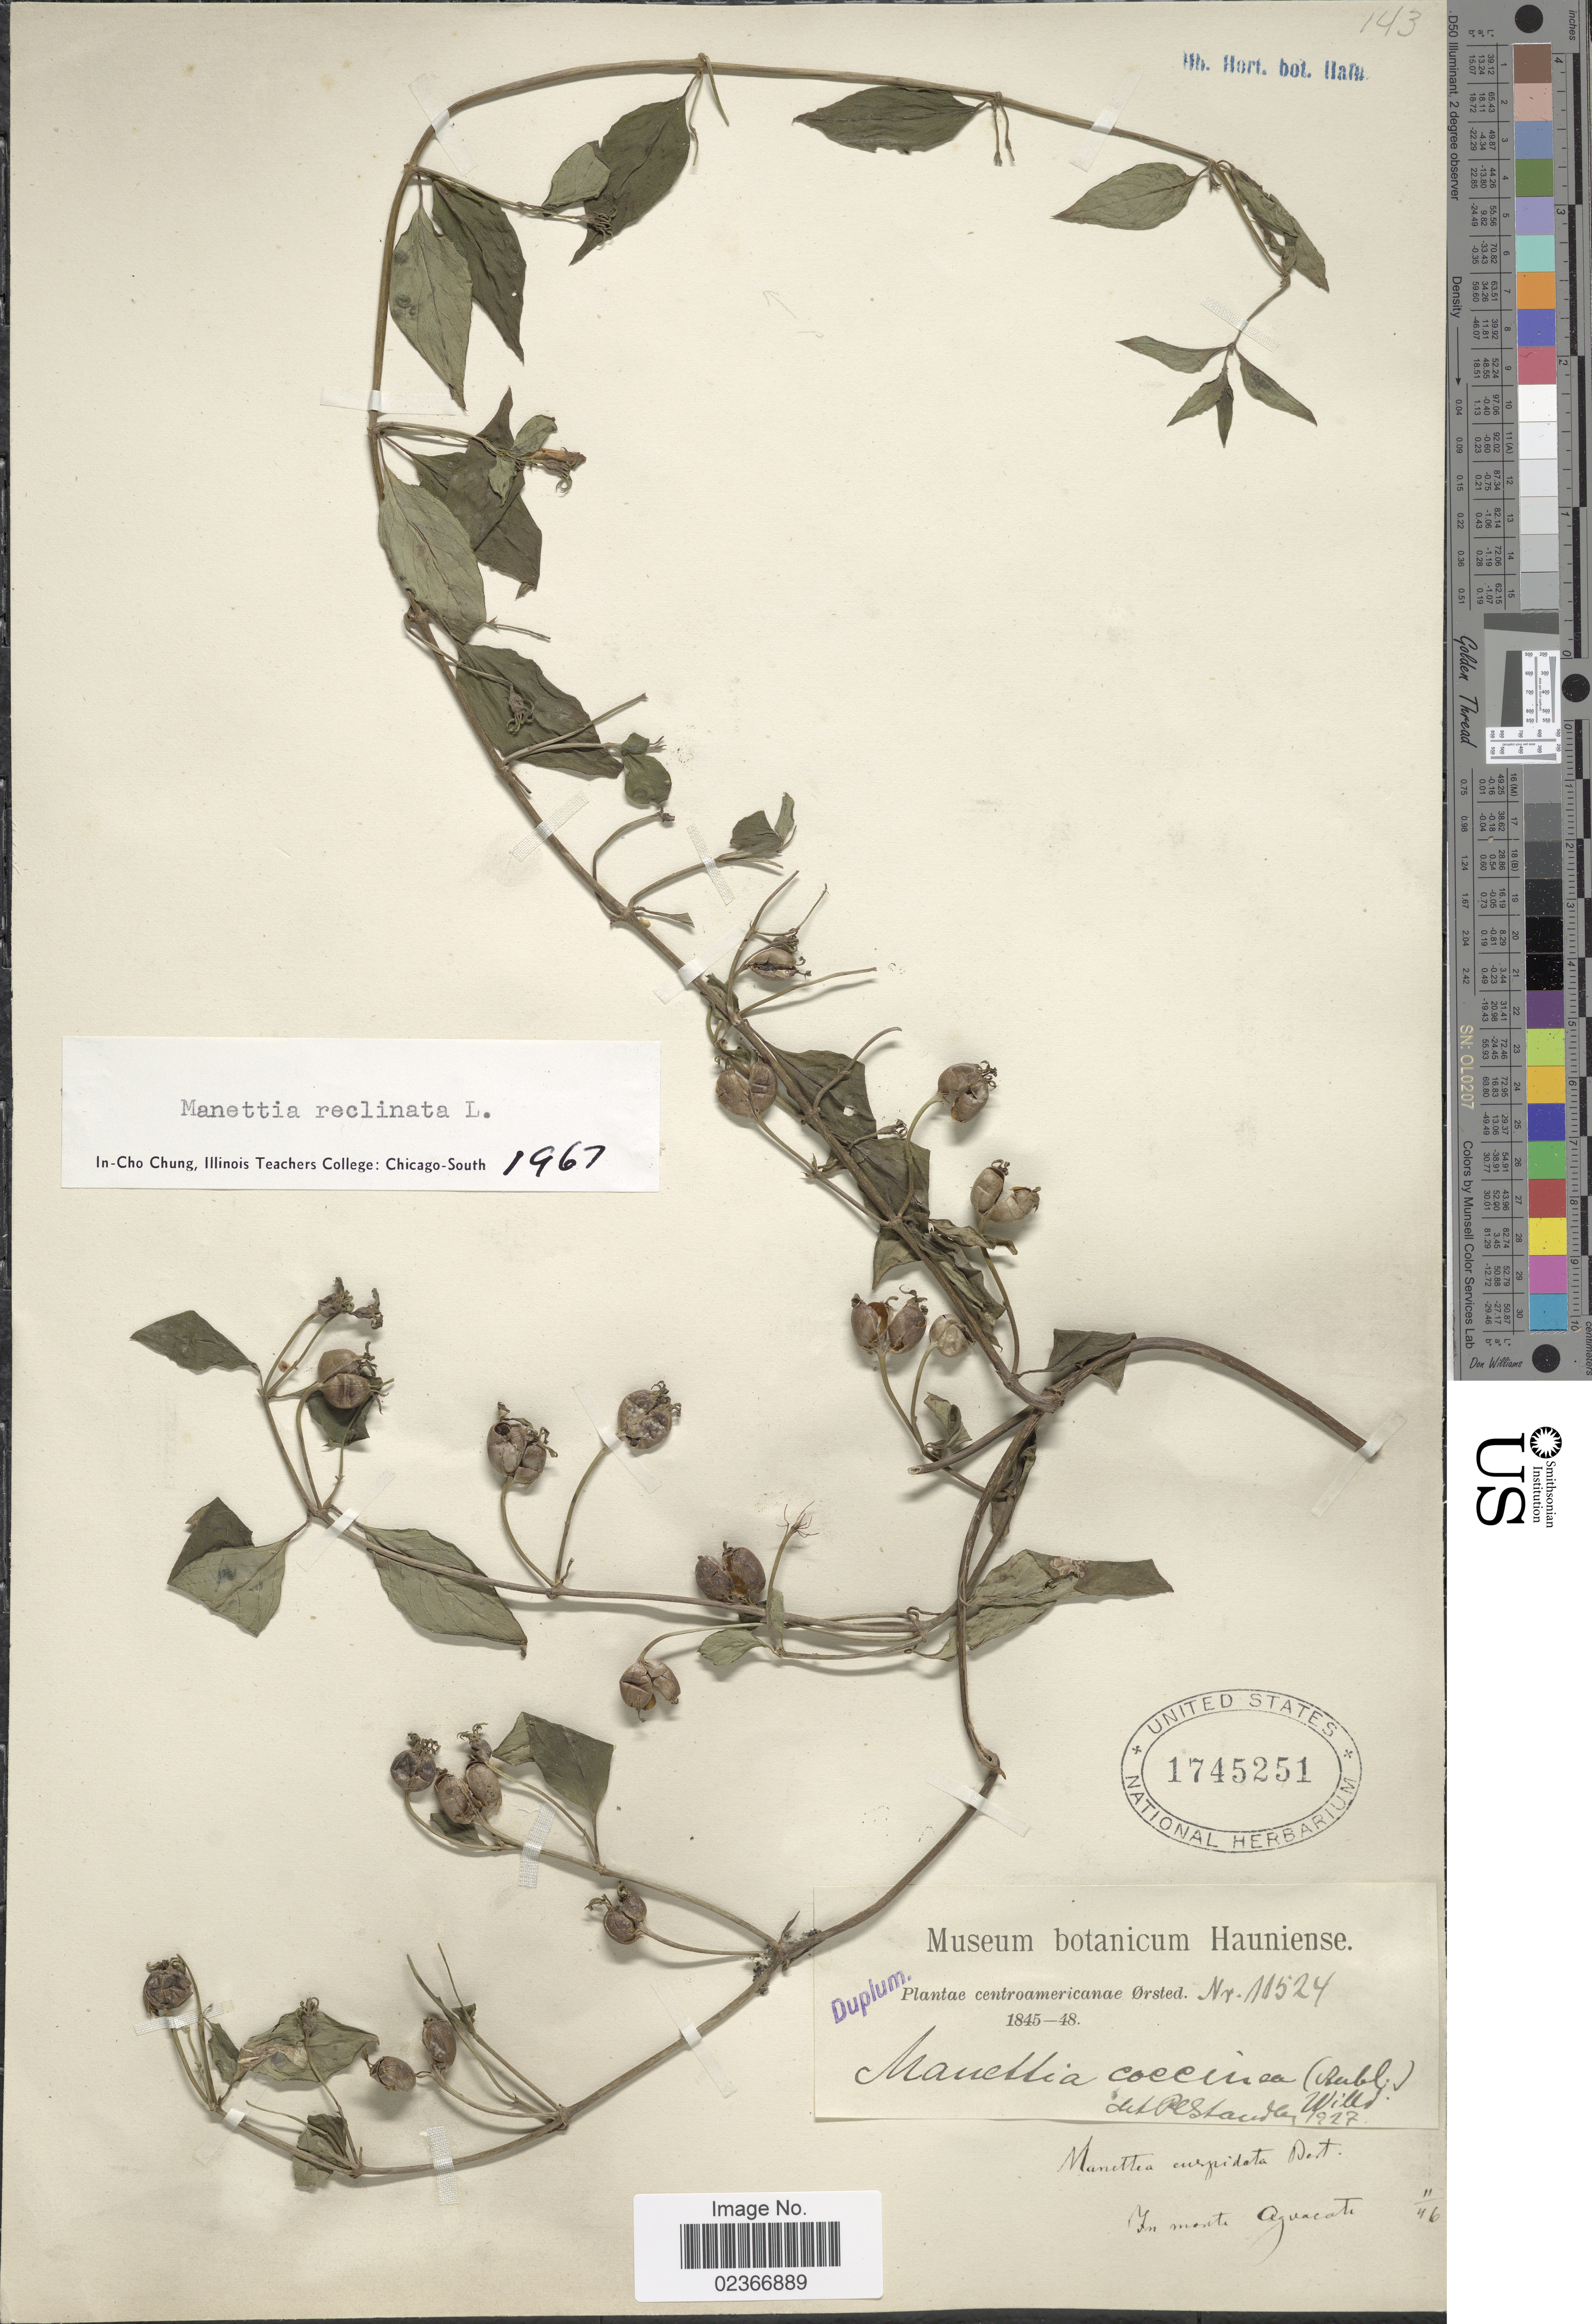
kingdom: Plantae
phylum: Tracheophyta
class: Magnoliopsida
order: Gentianales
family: Rubiaceae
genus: Manettia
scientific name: Manettia reclinata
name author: L.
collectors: Ørsted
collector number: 11524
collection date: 1846-11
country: Costa Rica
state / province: Alajuela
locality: In monte Aguacate, Centroamericanae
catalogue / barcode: US 1745251